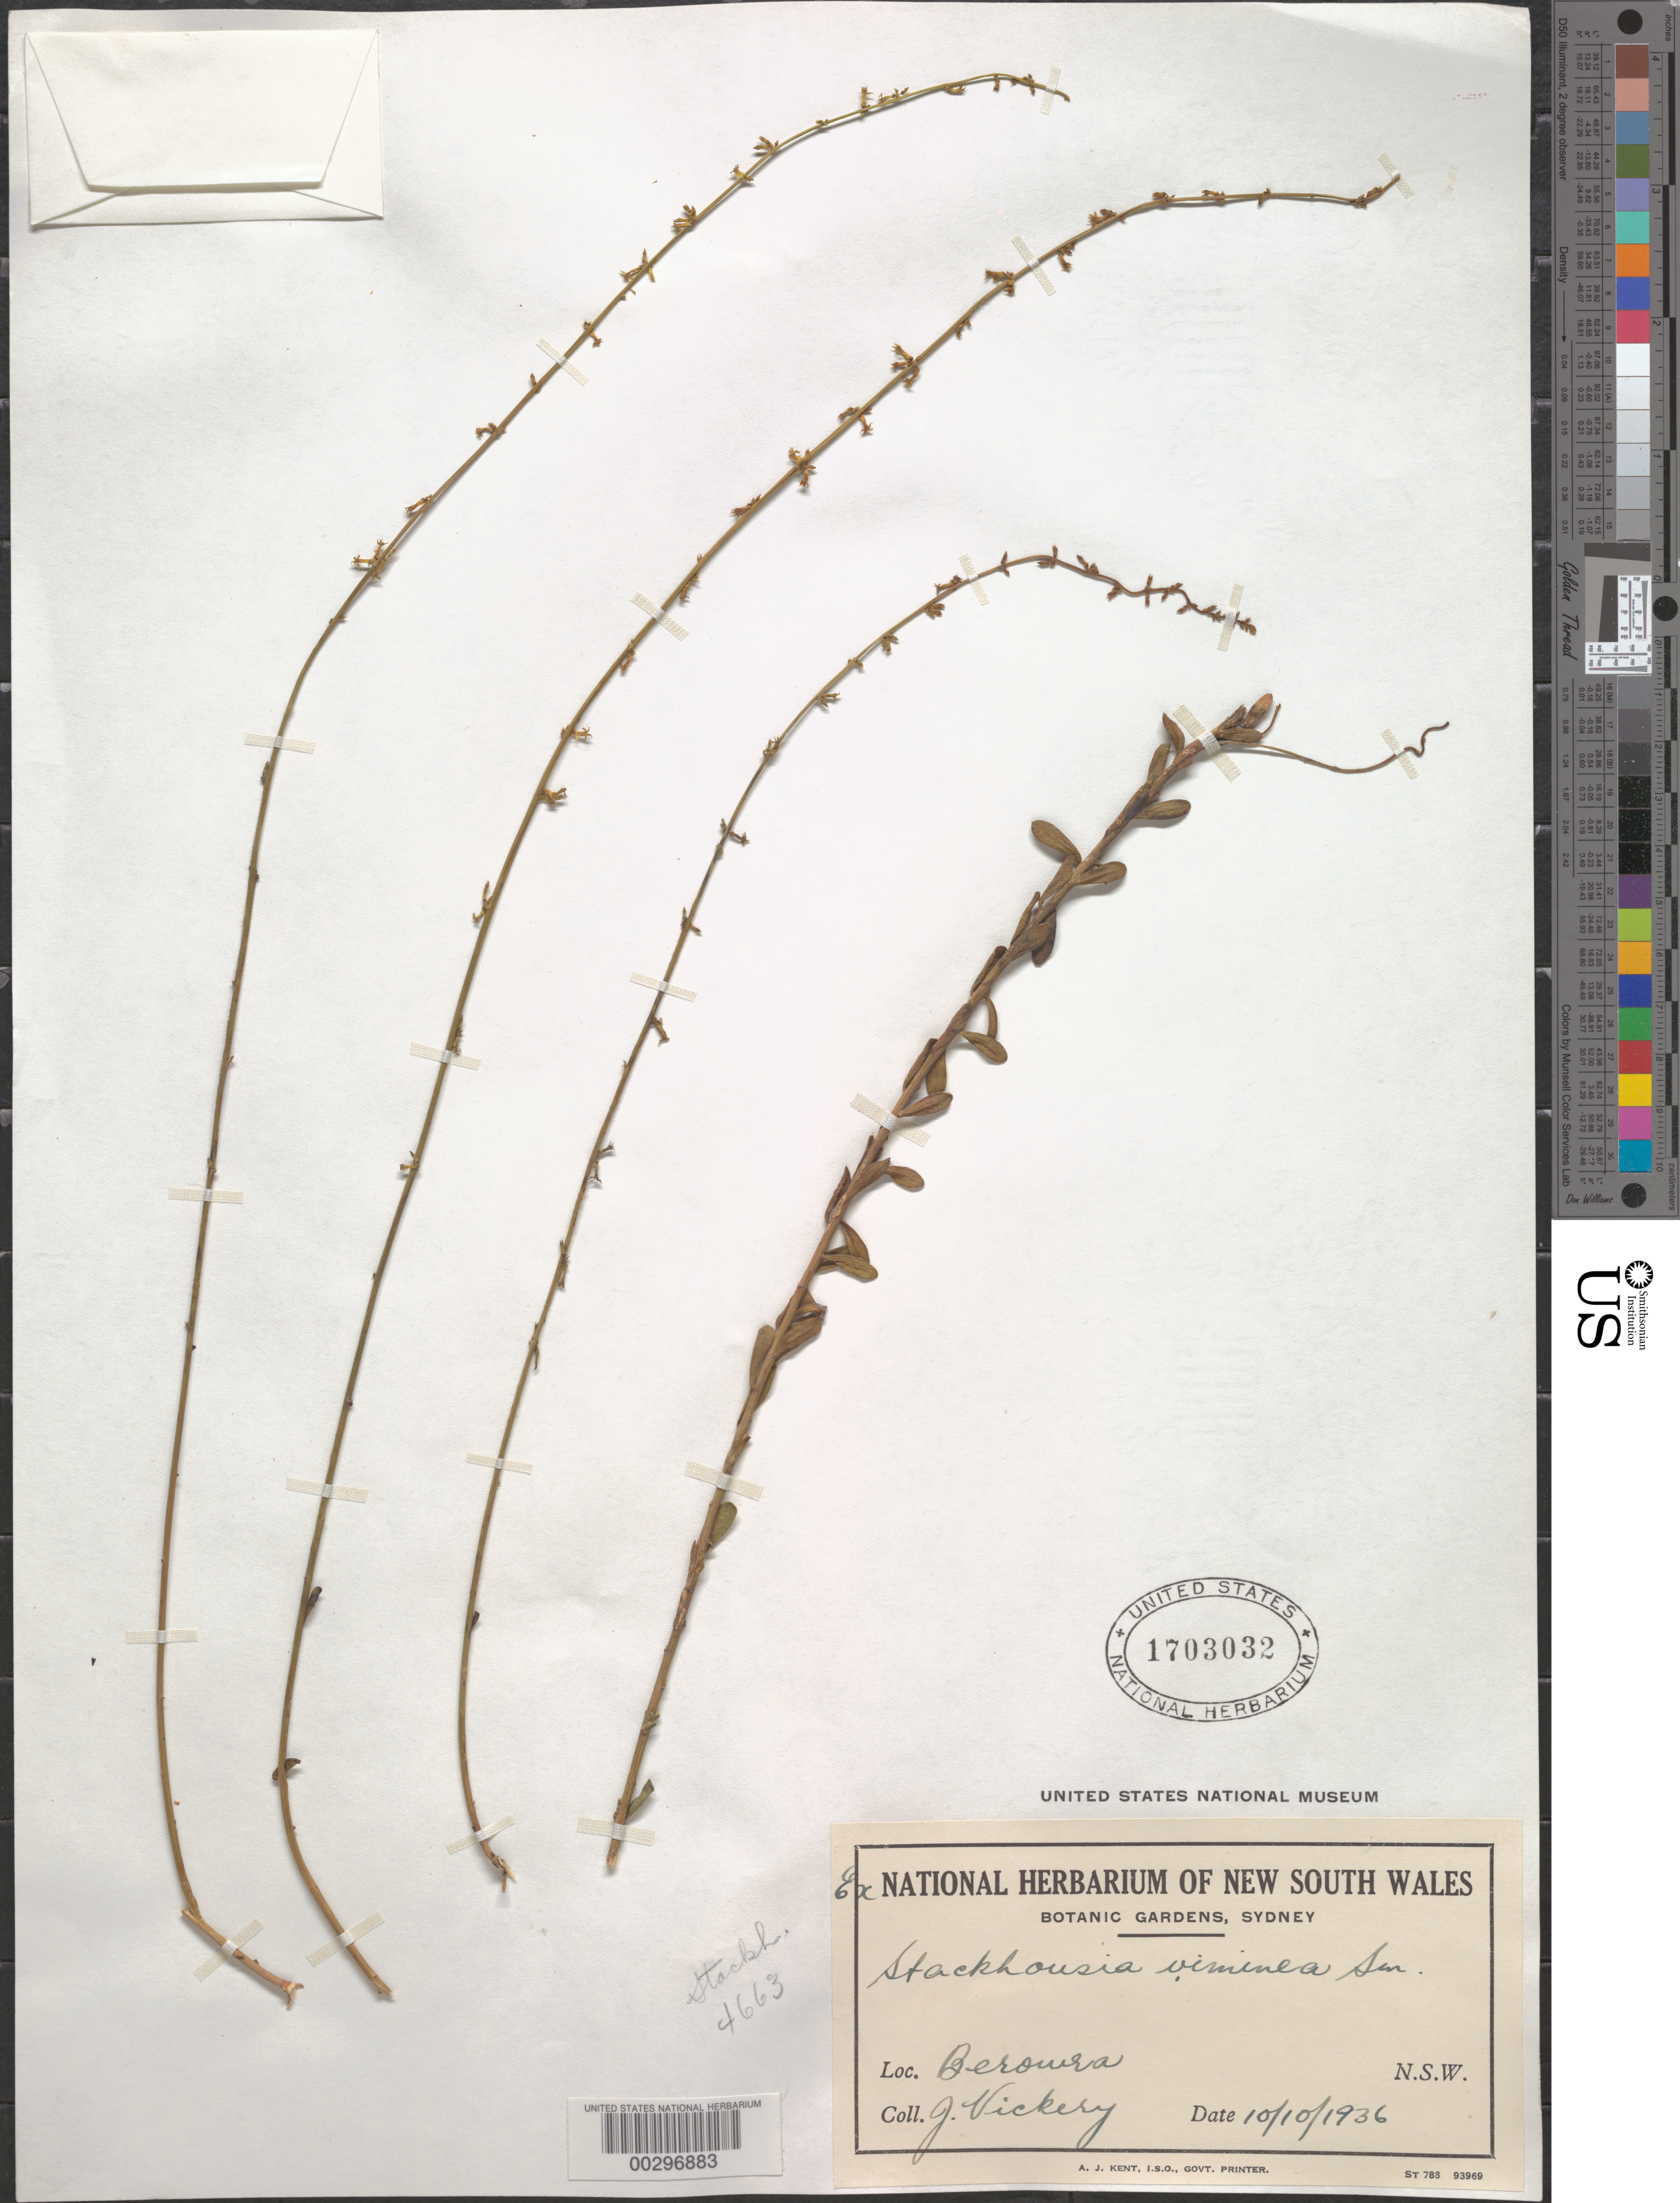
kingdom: Plantae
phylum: Tracheophyta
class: Magnoliopsida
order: Celastrales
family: Celastraceae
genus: Stackhousia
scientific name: Stackhousia viminea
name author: Small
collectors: J. Vickery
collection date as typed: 10 Oct 1936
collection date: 1936-10-10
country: Australia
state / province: New South Wales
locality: Berowra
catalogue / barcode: US 1703032